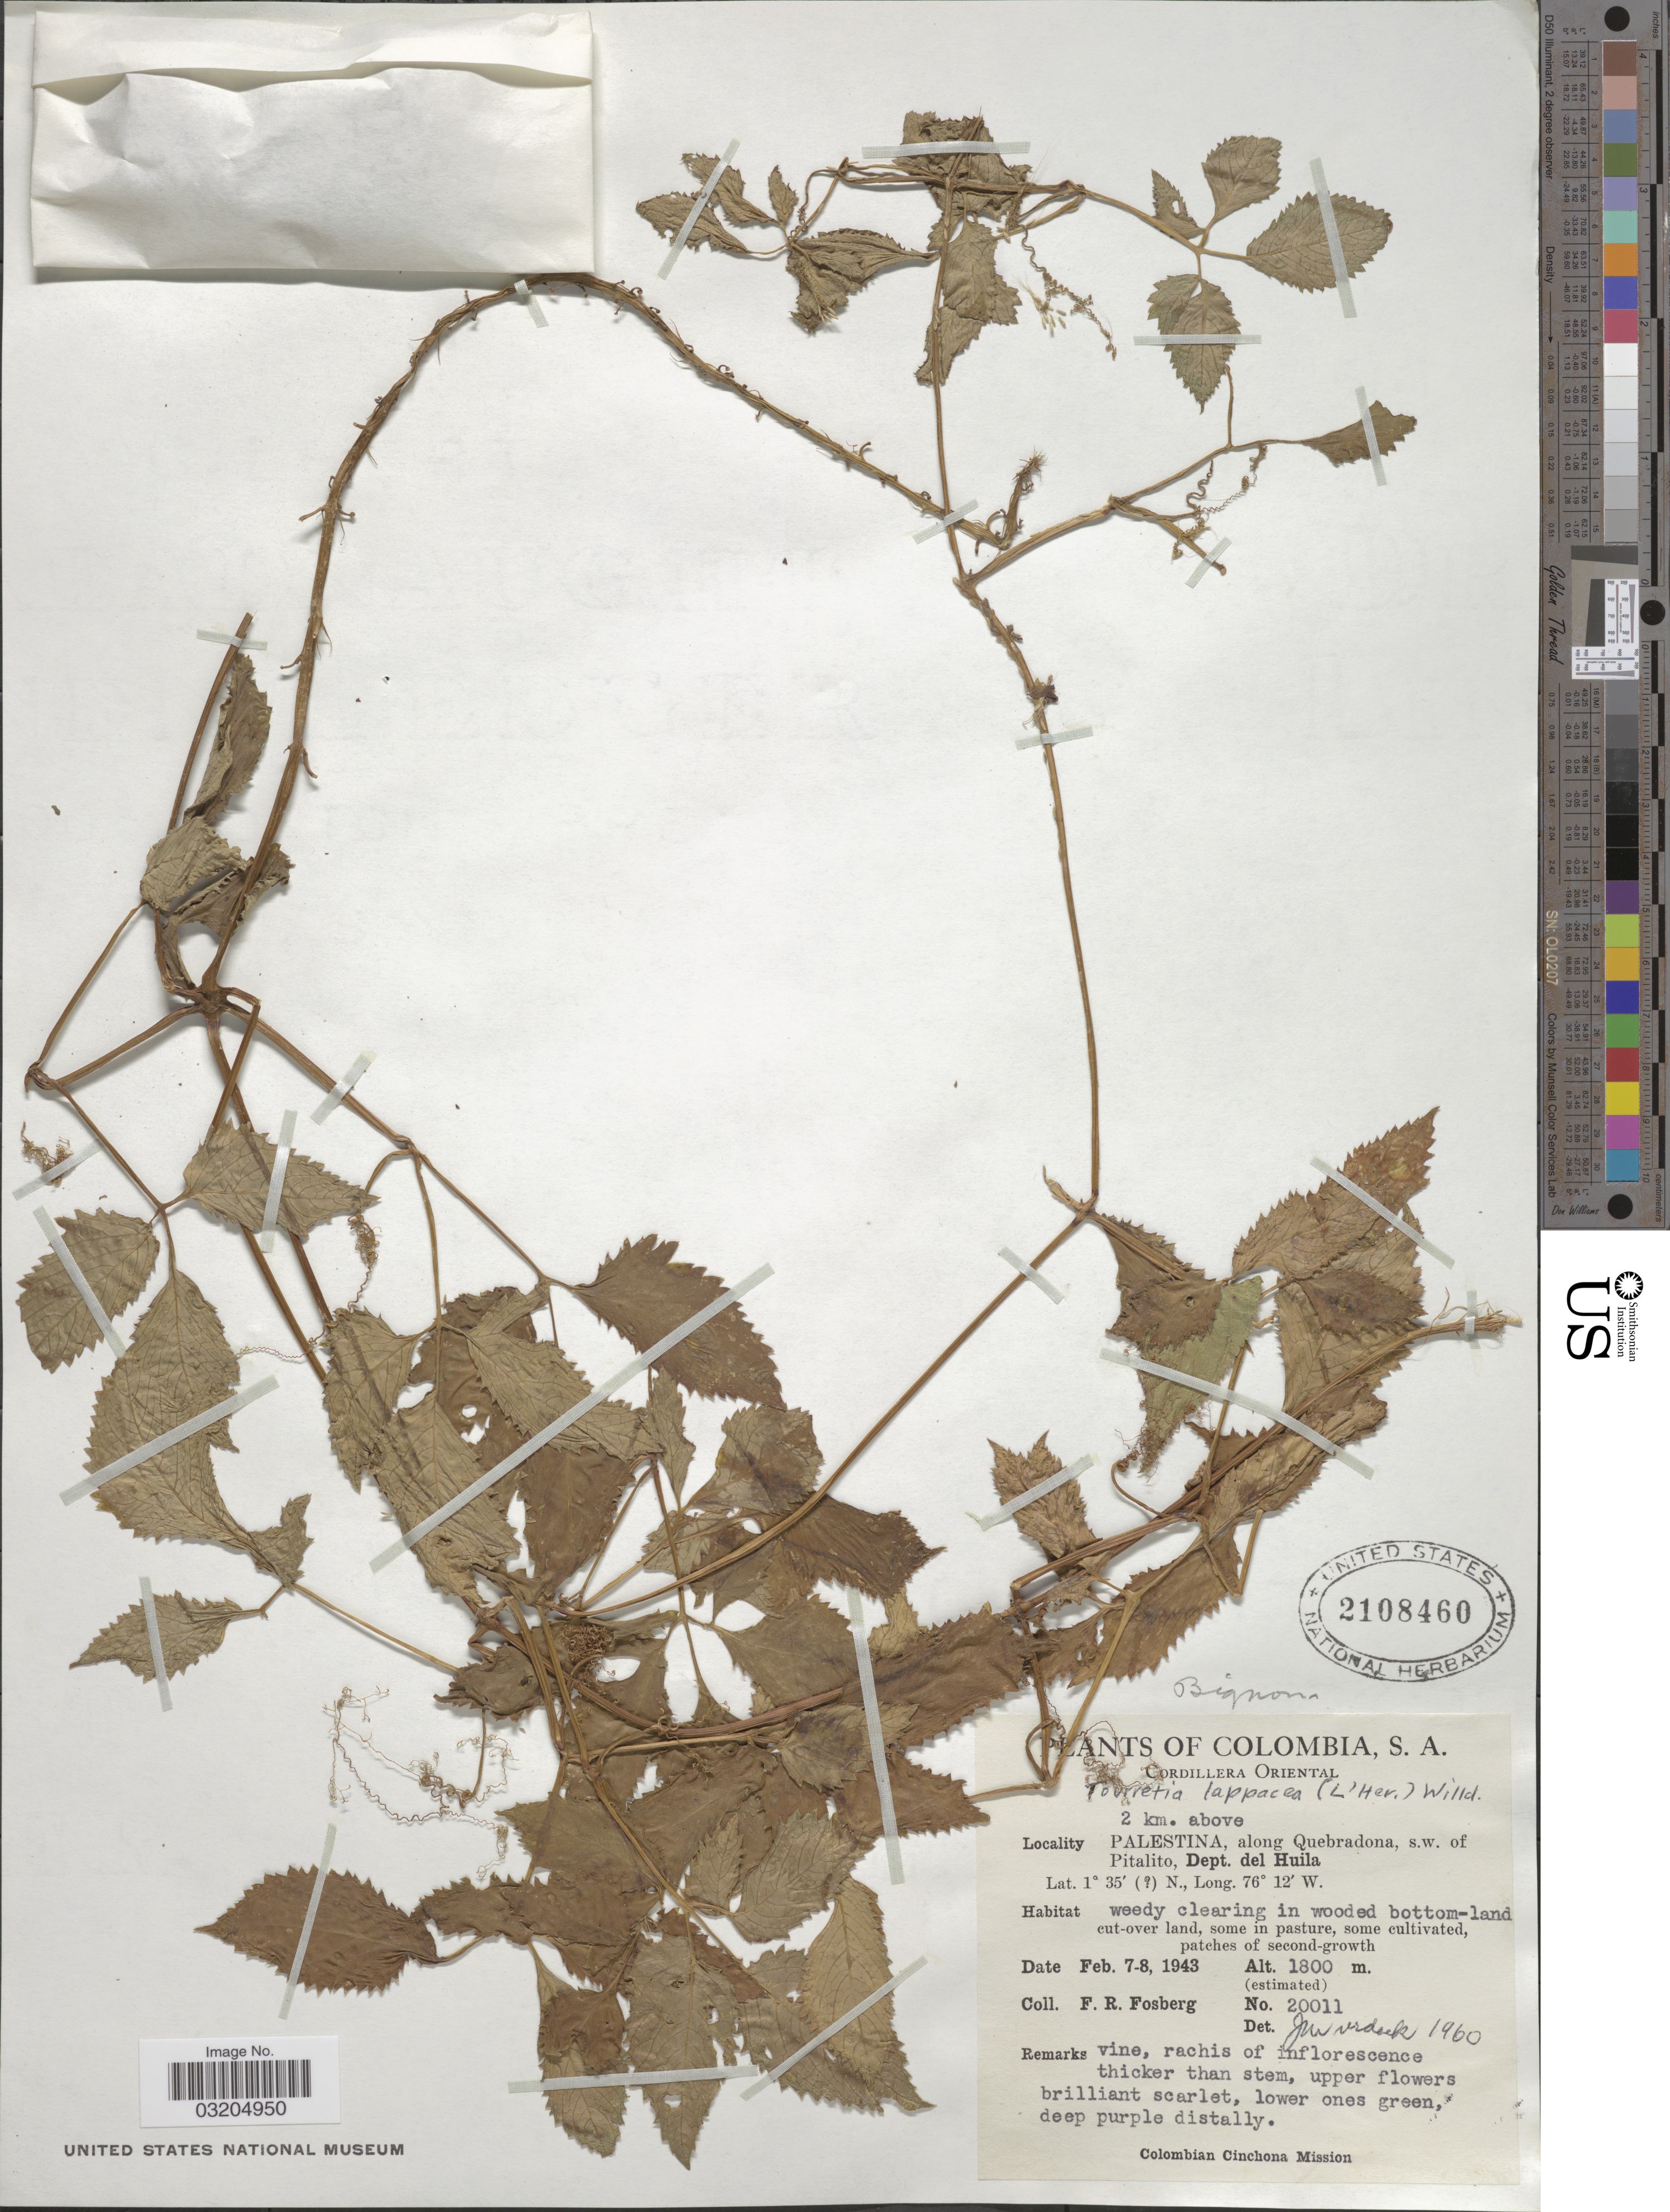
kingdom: Plantae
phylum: Tracheophyta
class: Magnoliopsida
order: Lamiales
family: Bignoniaceae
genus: Tourrettia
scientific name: Tourrettia lappacea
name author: (L'Hér.) Willd.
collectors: F. R. Fosberg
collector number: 20011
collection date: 1943-02-07/1943-02-08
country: Colombia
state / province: Huila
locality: Cordillera Oriental. 2 km above Palestina, along Quebradona, s.w. of Pitalito, Dept. del Huila.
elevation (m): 1800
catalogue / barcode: US 2108460